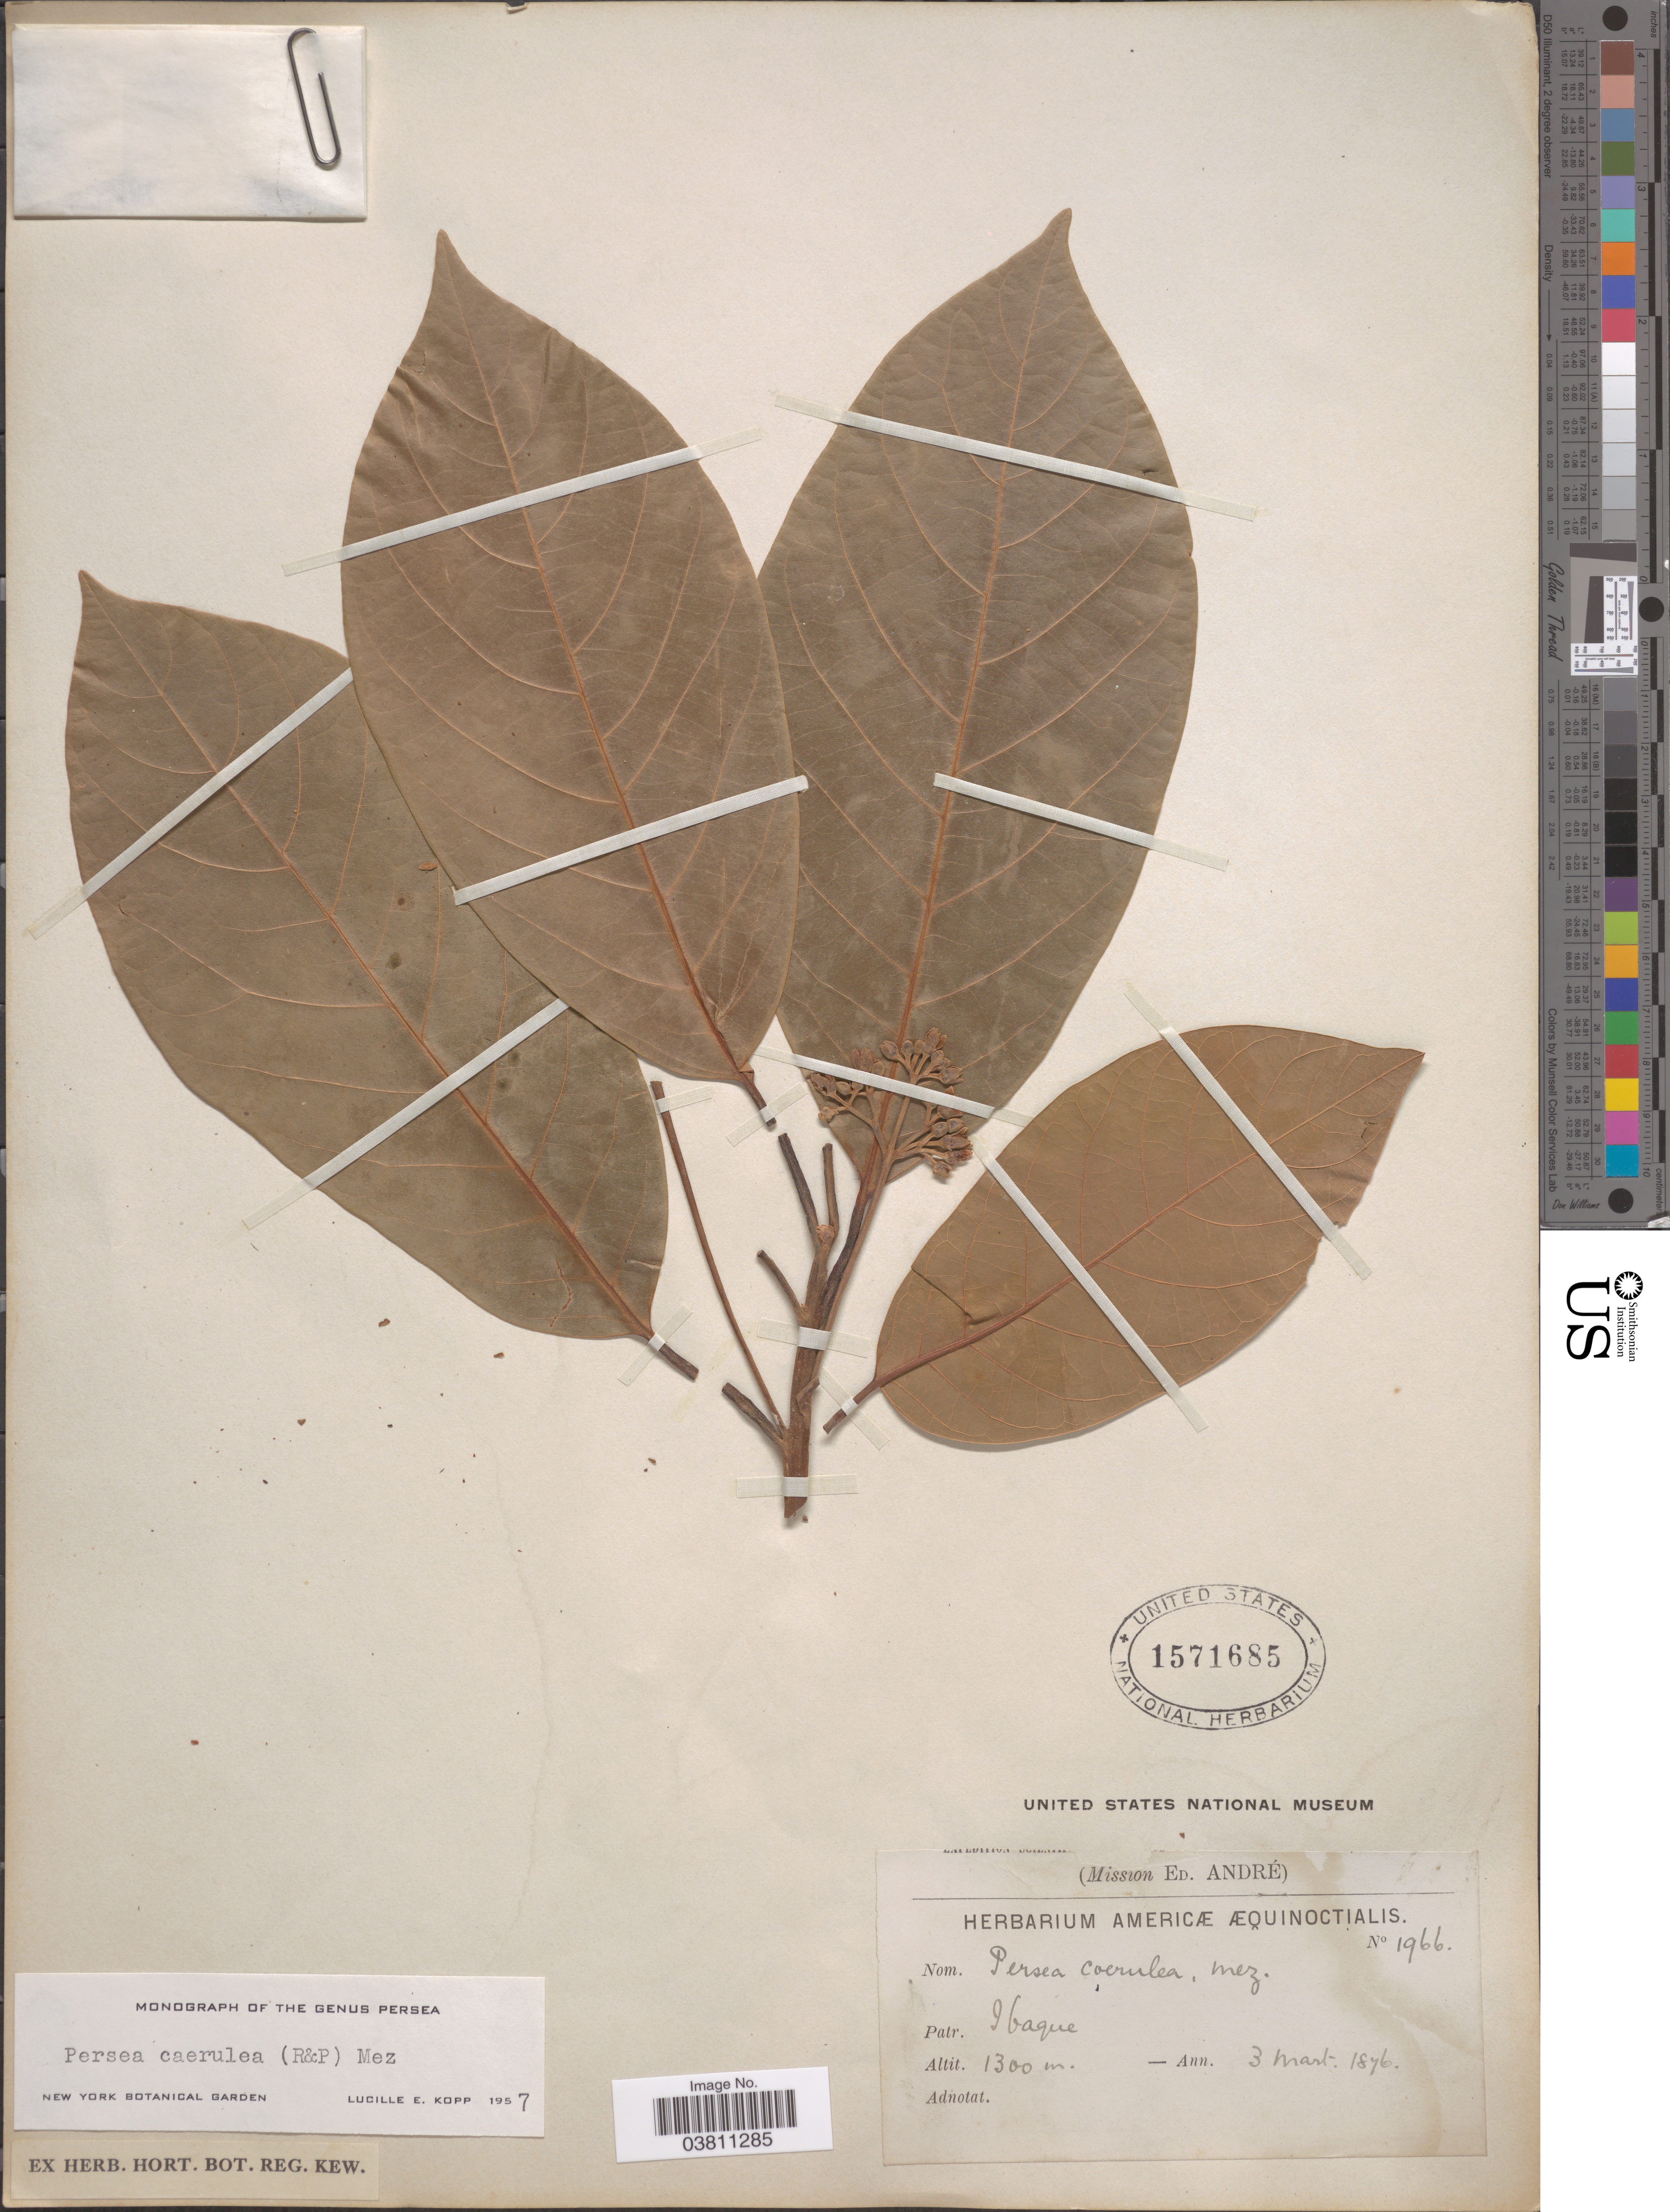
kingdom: Plantae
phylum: Tracheophyta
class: Magnoliopsida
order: Laurales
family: Lauraceae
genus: Persea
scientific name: Persea caerulea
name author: (Ruiz & Pav.) Mez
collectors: E. Andre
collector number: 1966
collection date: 1976-03-03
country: Colombia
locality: Ibague.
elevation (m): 1300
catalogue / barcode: US 1571685